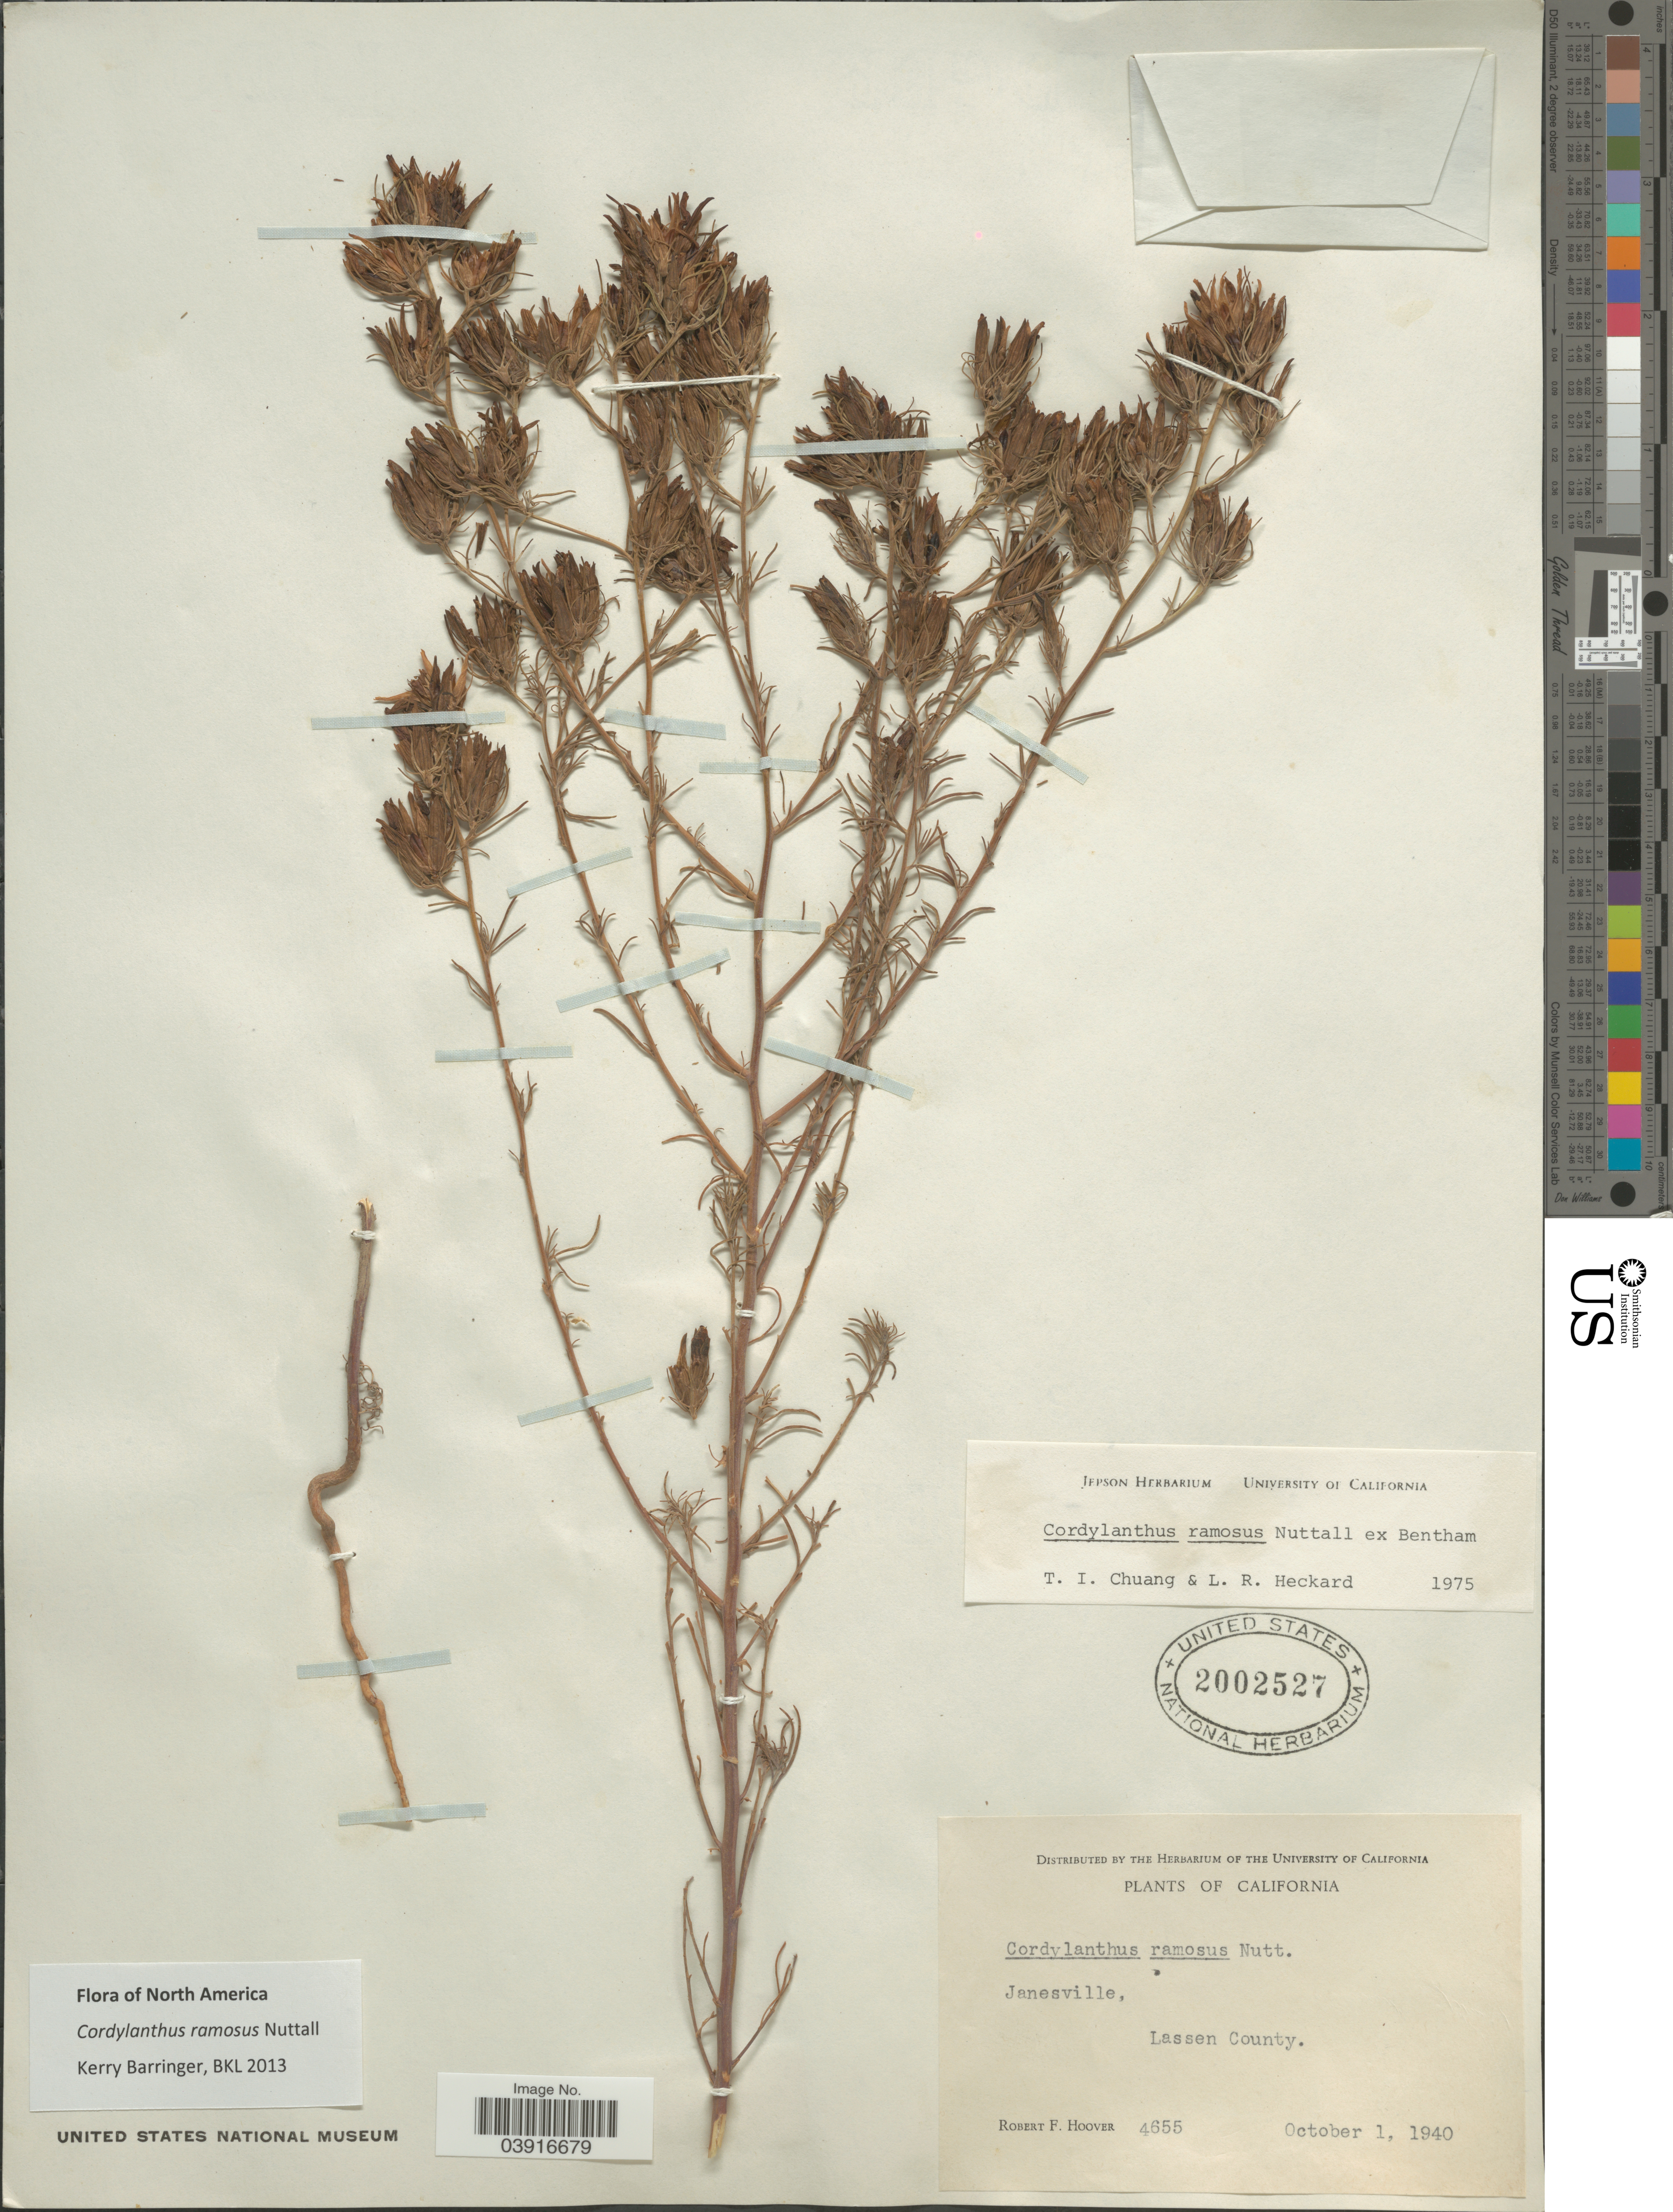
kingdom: Plantae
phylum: Tracheophyta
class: Magnoliopsida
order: Lamiales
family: Orobanchaceae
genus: Cordylanthus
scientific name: Cordylanthus ramosus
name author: Nutt. ex Benth.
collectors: R. F. Hoover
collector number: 4655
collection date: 1940-10-01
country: United States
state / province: California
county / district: Lassen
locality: Janesville, Lassen County.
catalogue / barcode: US 2002527